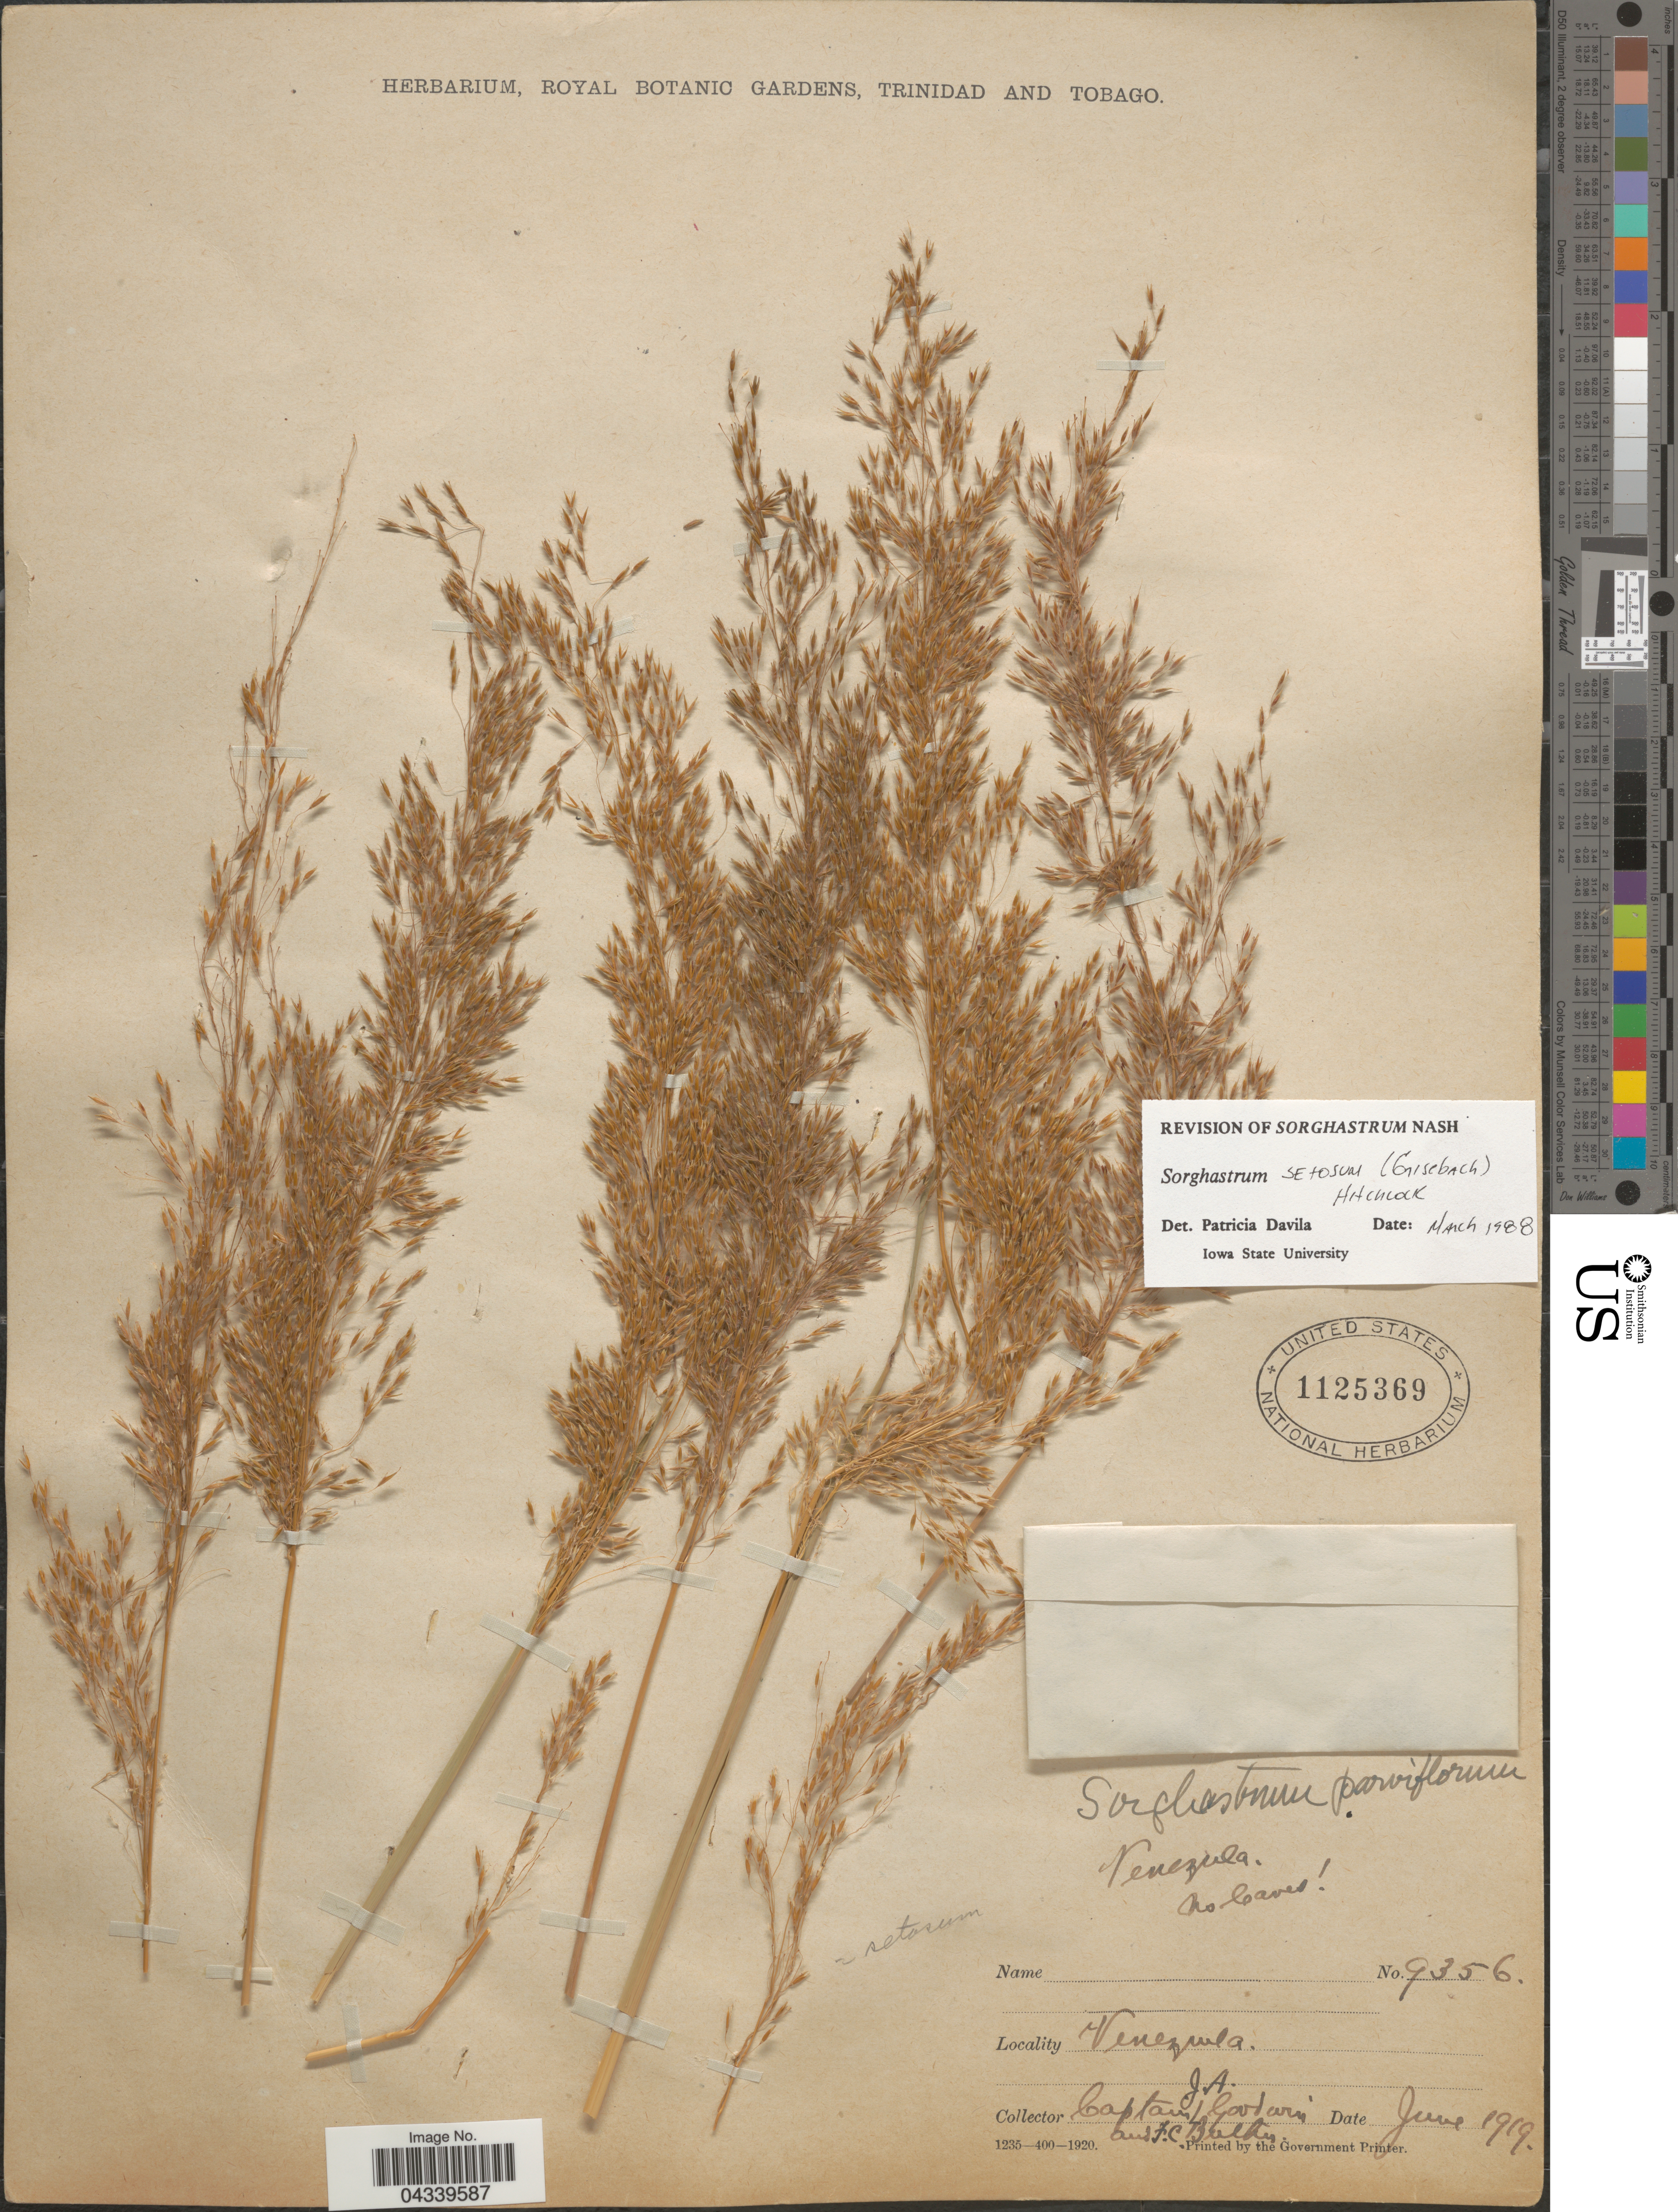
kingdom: Plantae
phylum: Tracheophyta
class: Liliopsida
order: Poales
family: Poaceae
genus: Sorghastrum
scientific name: Sorghastrum setosum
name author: (Griseb.) Hitchc.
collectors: C. Goodwin & F. C. Baker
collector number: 9356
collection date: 1919-06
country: Venezuela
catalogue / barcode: US 1125369